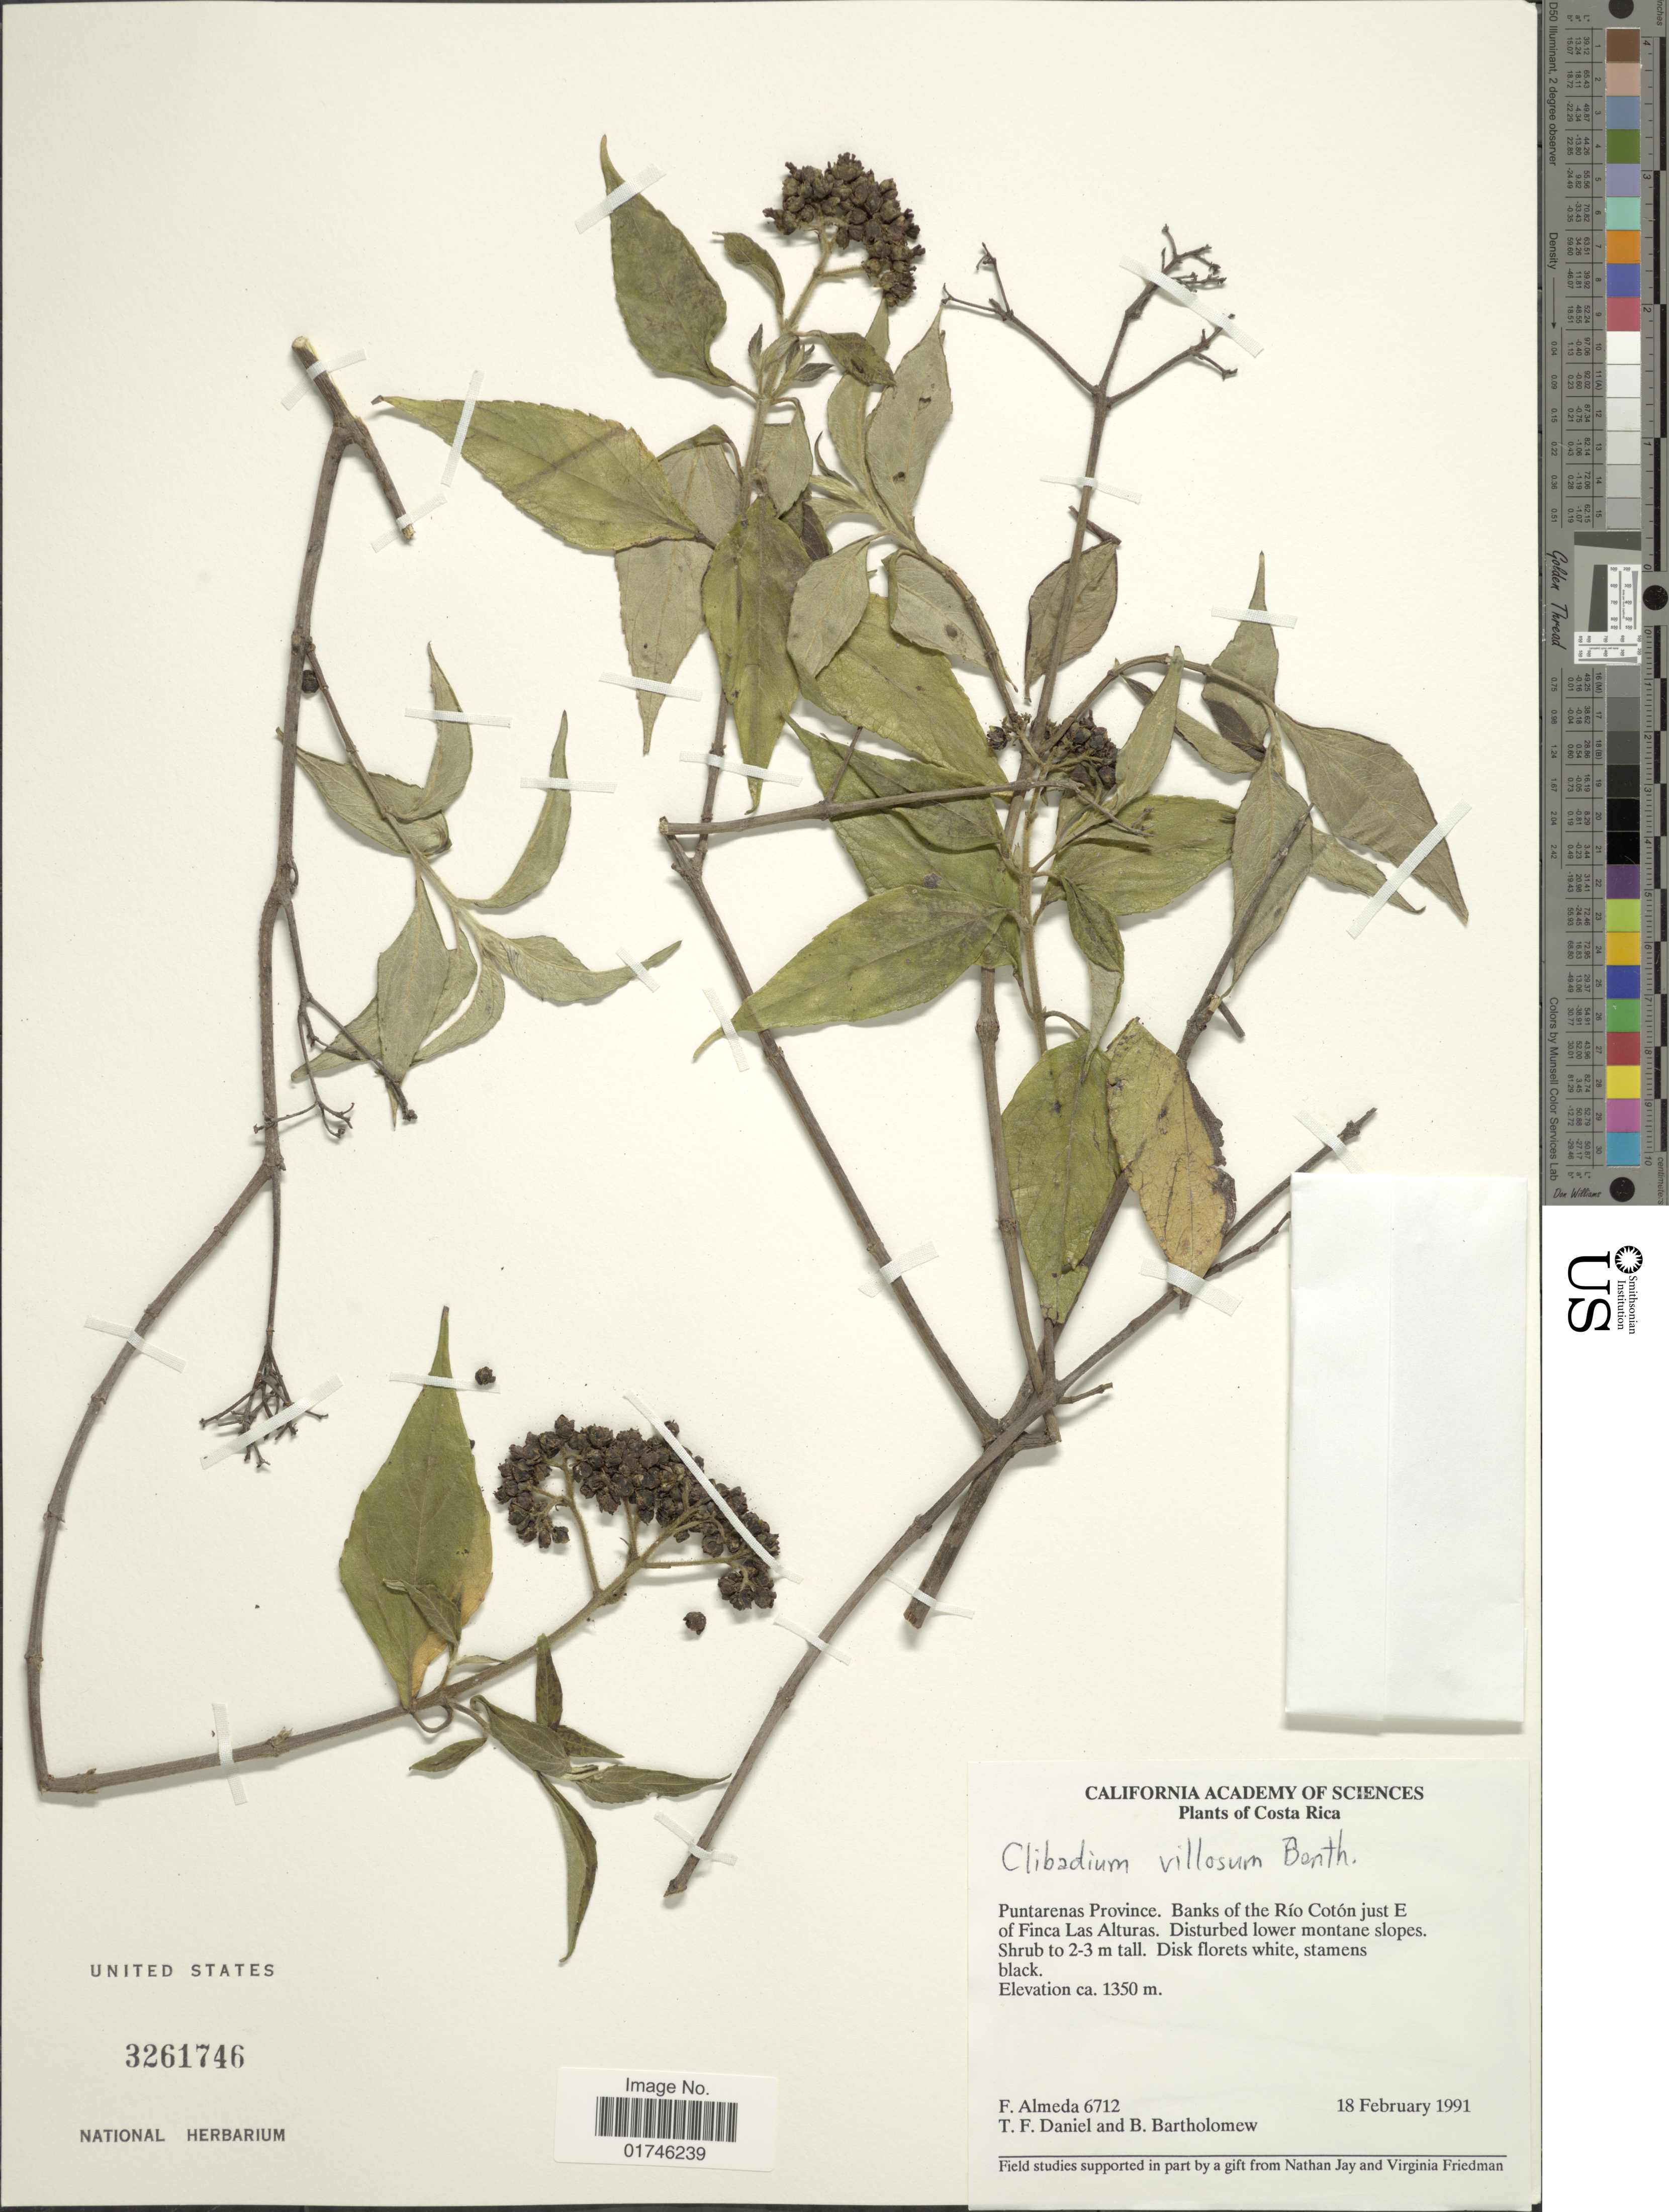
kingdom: Plantae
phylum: Tracheophyta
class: Magnoliopsida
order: Asterales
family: Asteraceae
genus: Clibadium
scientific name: Clibadium surinamense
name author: L.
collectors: F. Almeda, T. F. Daniel & B. Bartholomew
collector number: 6712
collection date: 1991-02-18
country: Costa Rica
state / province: Puntarenas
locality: Puntarenas Province. Banks of the Rio Coton just E of Finca Las Alturas.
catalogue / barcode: US 3261746